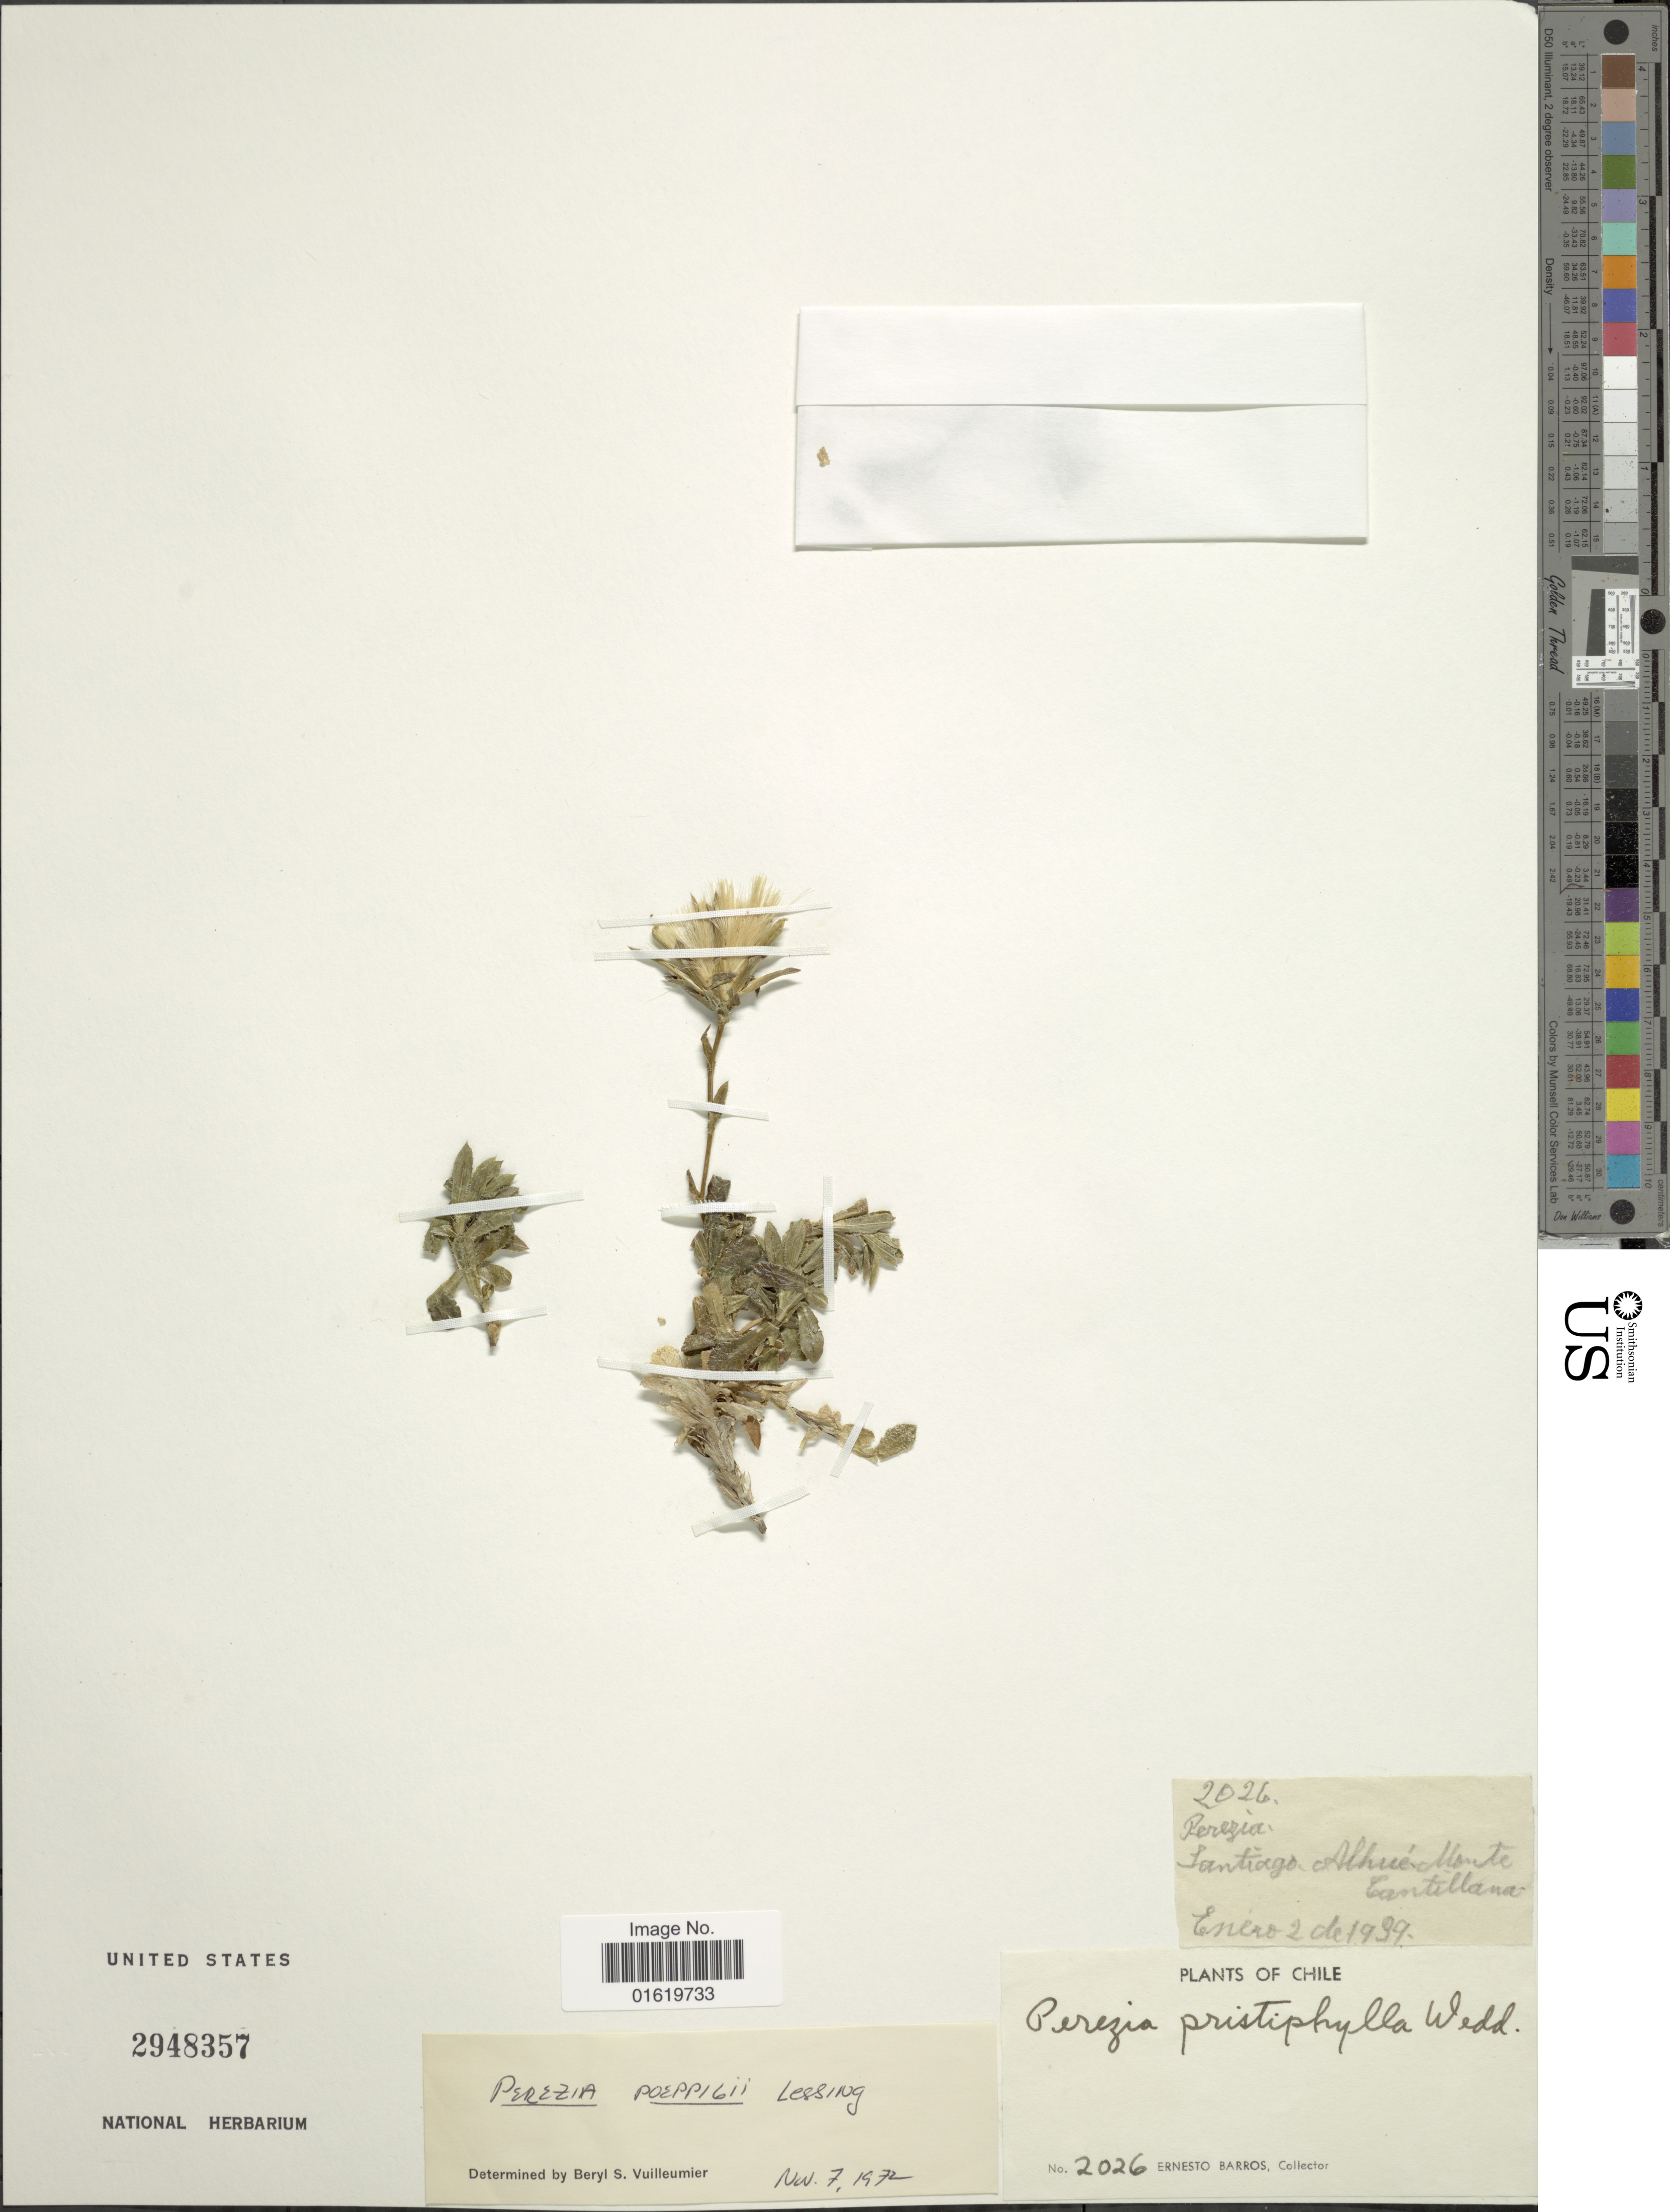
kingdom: Plantae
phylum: Tracheophyta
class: Magnoliopsida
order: Asterales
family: Asteraceae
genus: Perezia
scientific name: Perezia poeppigii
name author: Less.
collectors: E. Barros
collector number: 2026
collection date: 1939-01-02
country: Chile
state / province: Región Metropolitana (RM)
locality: Santiago Alhué-Monte Cantillana.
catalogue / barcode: US 2948357